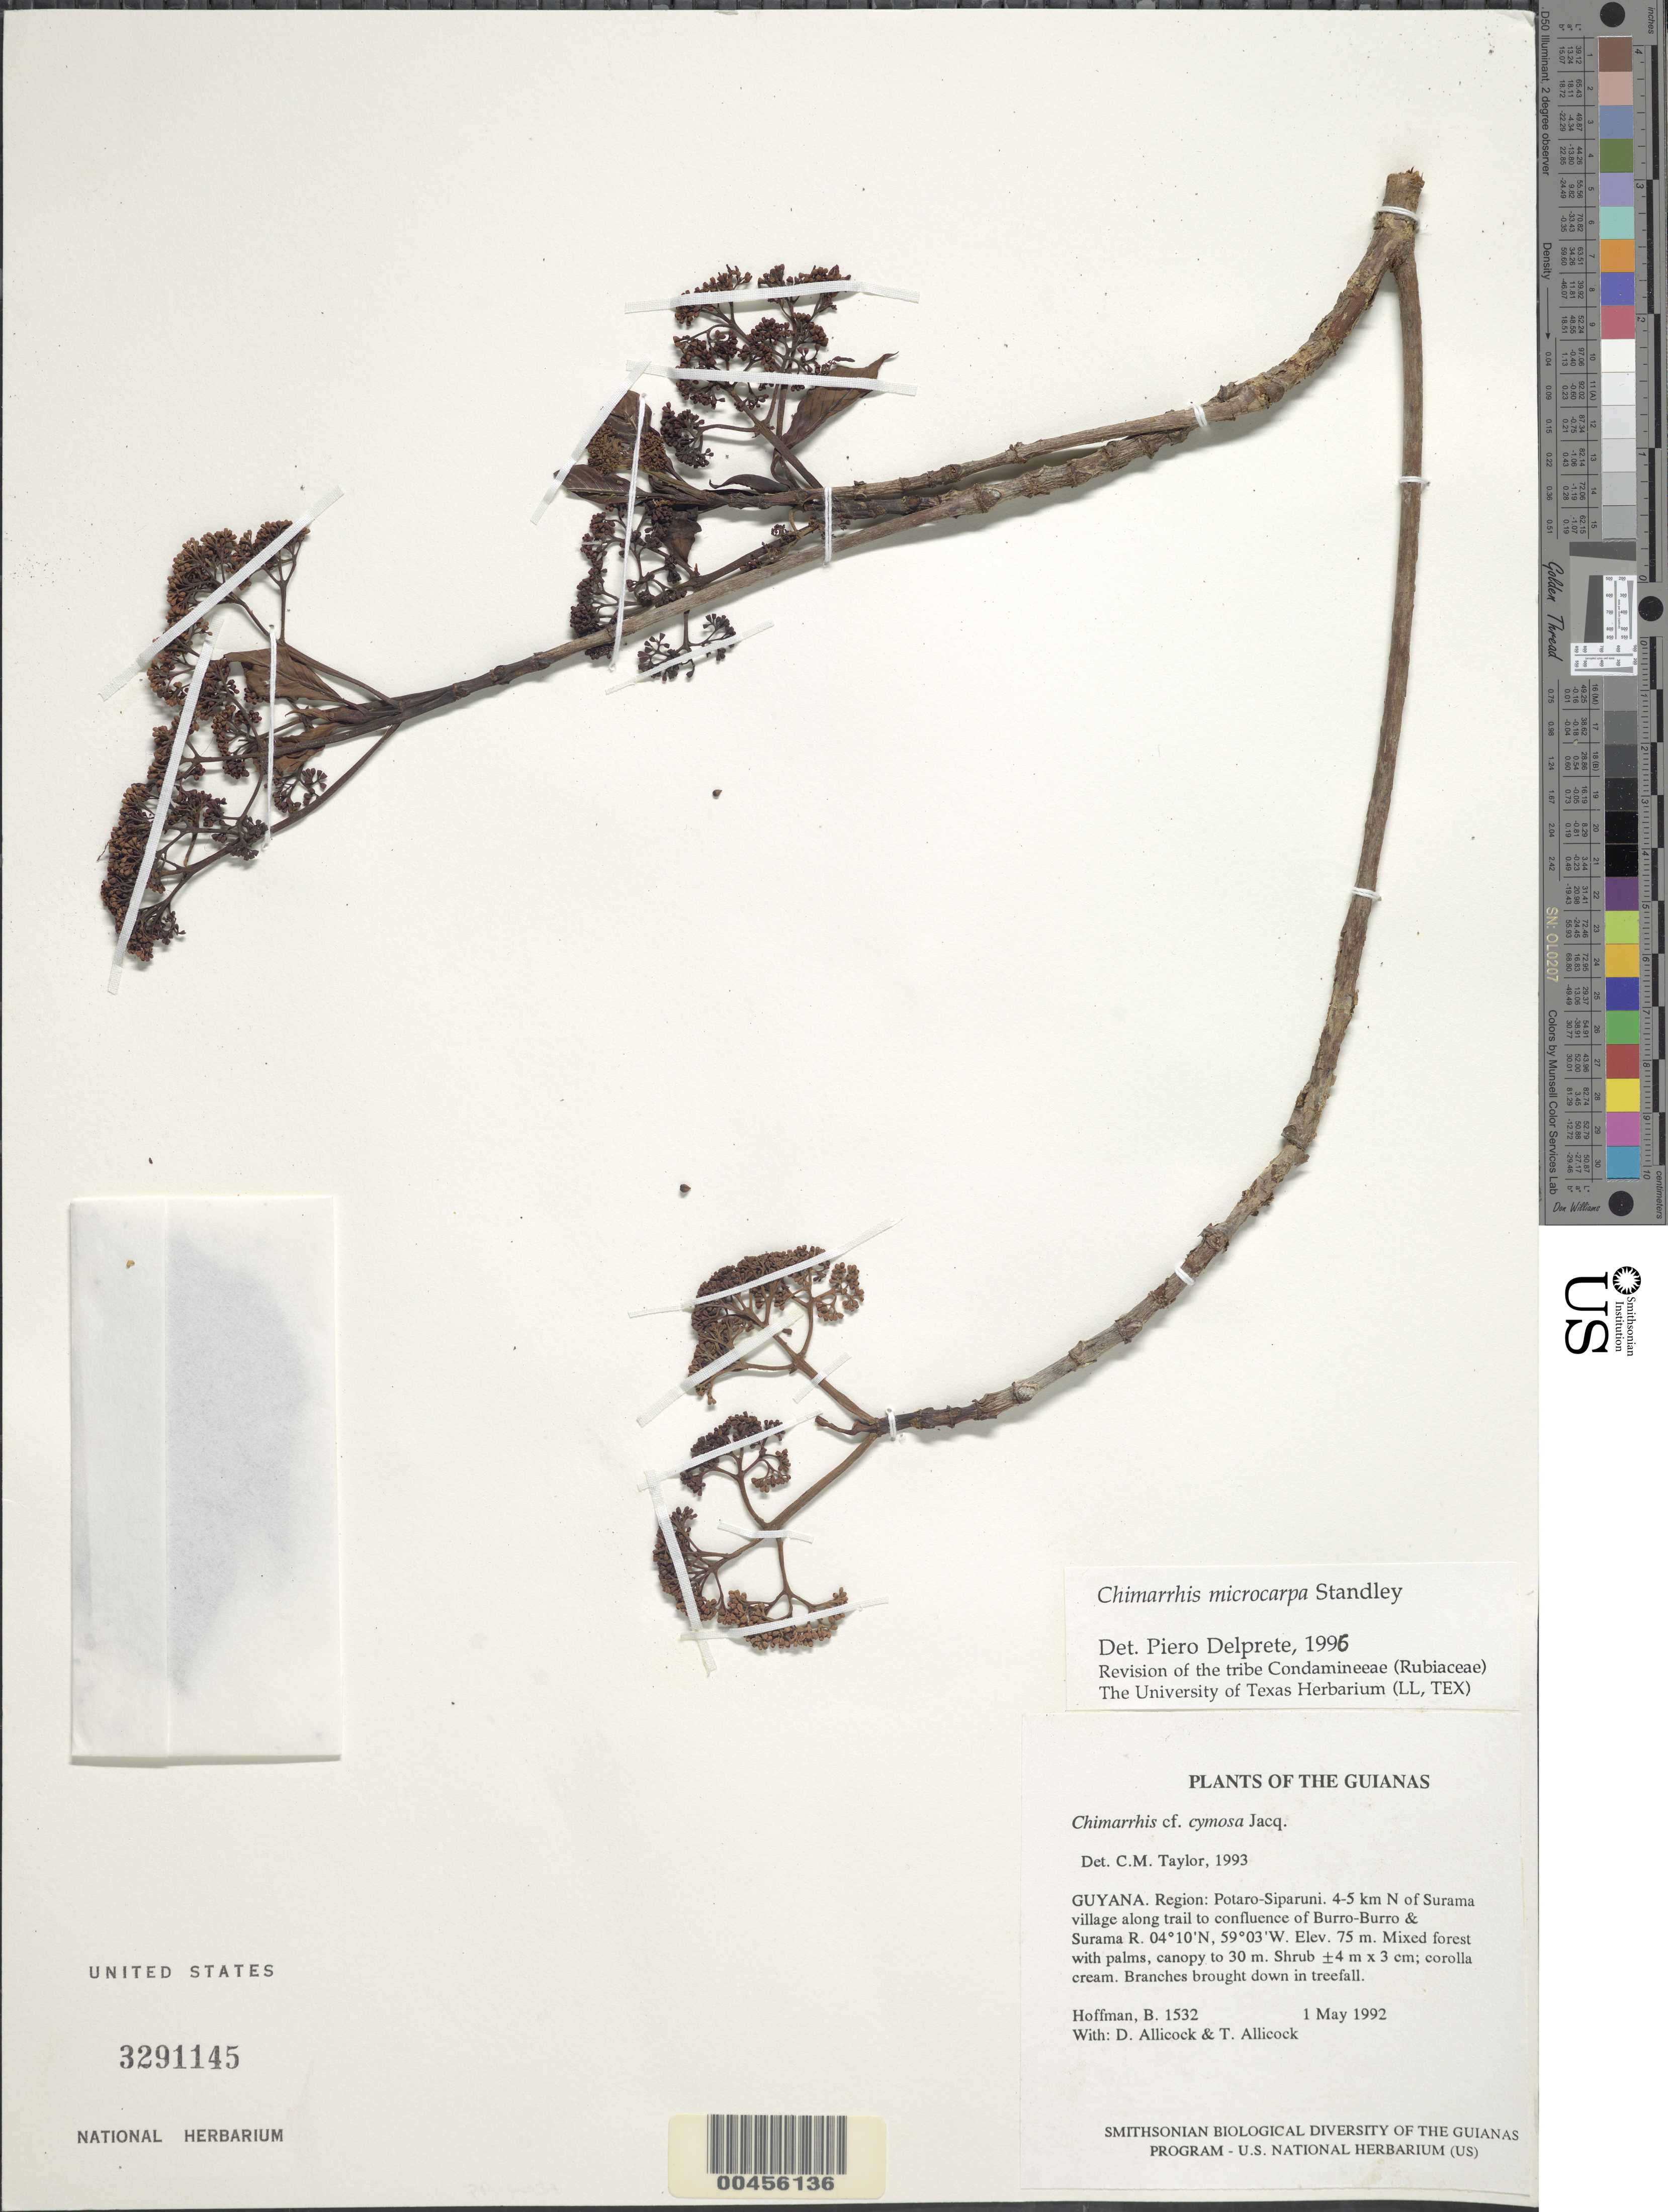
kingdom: Plantae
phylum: Tracheophyta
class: Magnoliopsida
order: Gentianales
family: Rubiaceae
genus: Chimarrhis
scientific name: Chimarrhis microcarpa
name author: Standl.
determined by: Jansen-Jacobs, M. J., (U), Nationaal Herbarium Nederland, Utrecht University branch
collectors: B. Hoffman, D. Allicock & T. Allicock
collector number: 1532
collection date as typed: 1 May 1992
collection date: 1992-05-01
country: Guyana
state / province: Potaro-Siparuni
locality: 4-5 km N of Surama village along trail to confluence of Burro-Burro & Surama Rivers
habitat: Mixed forest with palms, canopy to 30 m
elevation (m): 75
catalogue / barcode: US 3291145